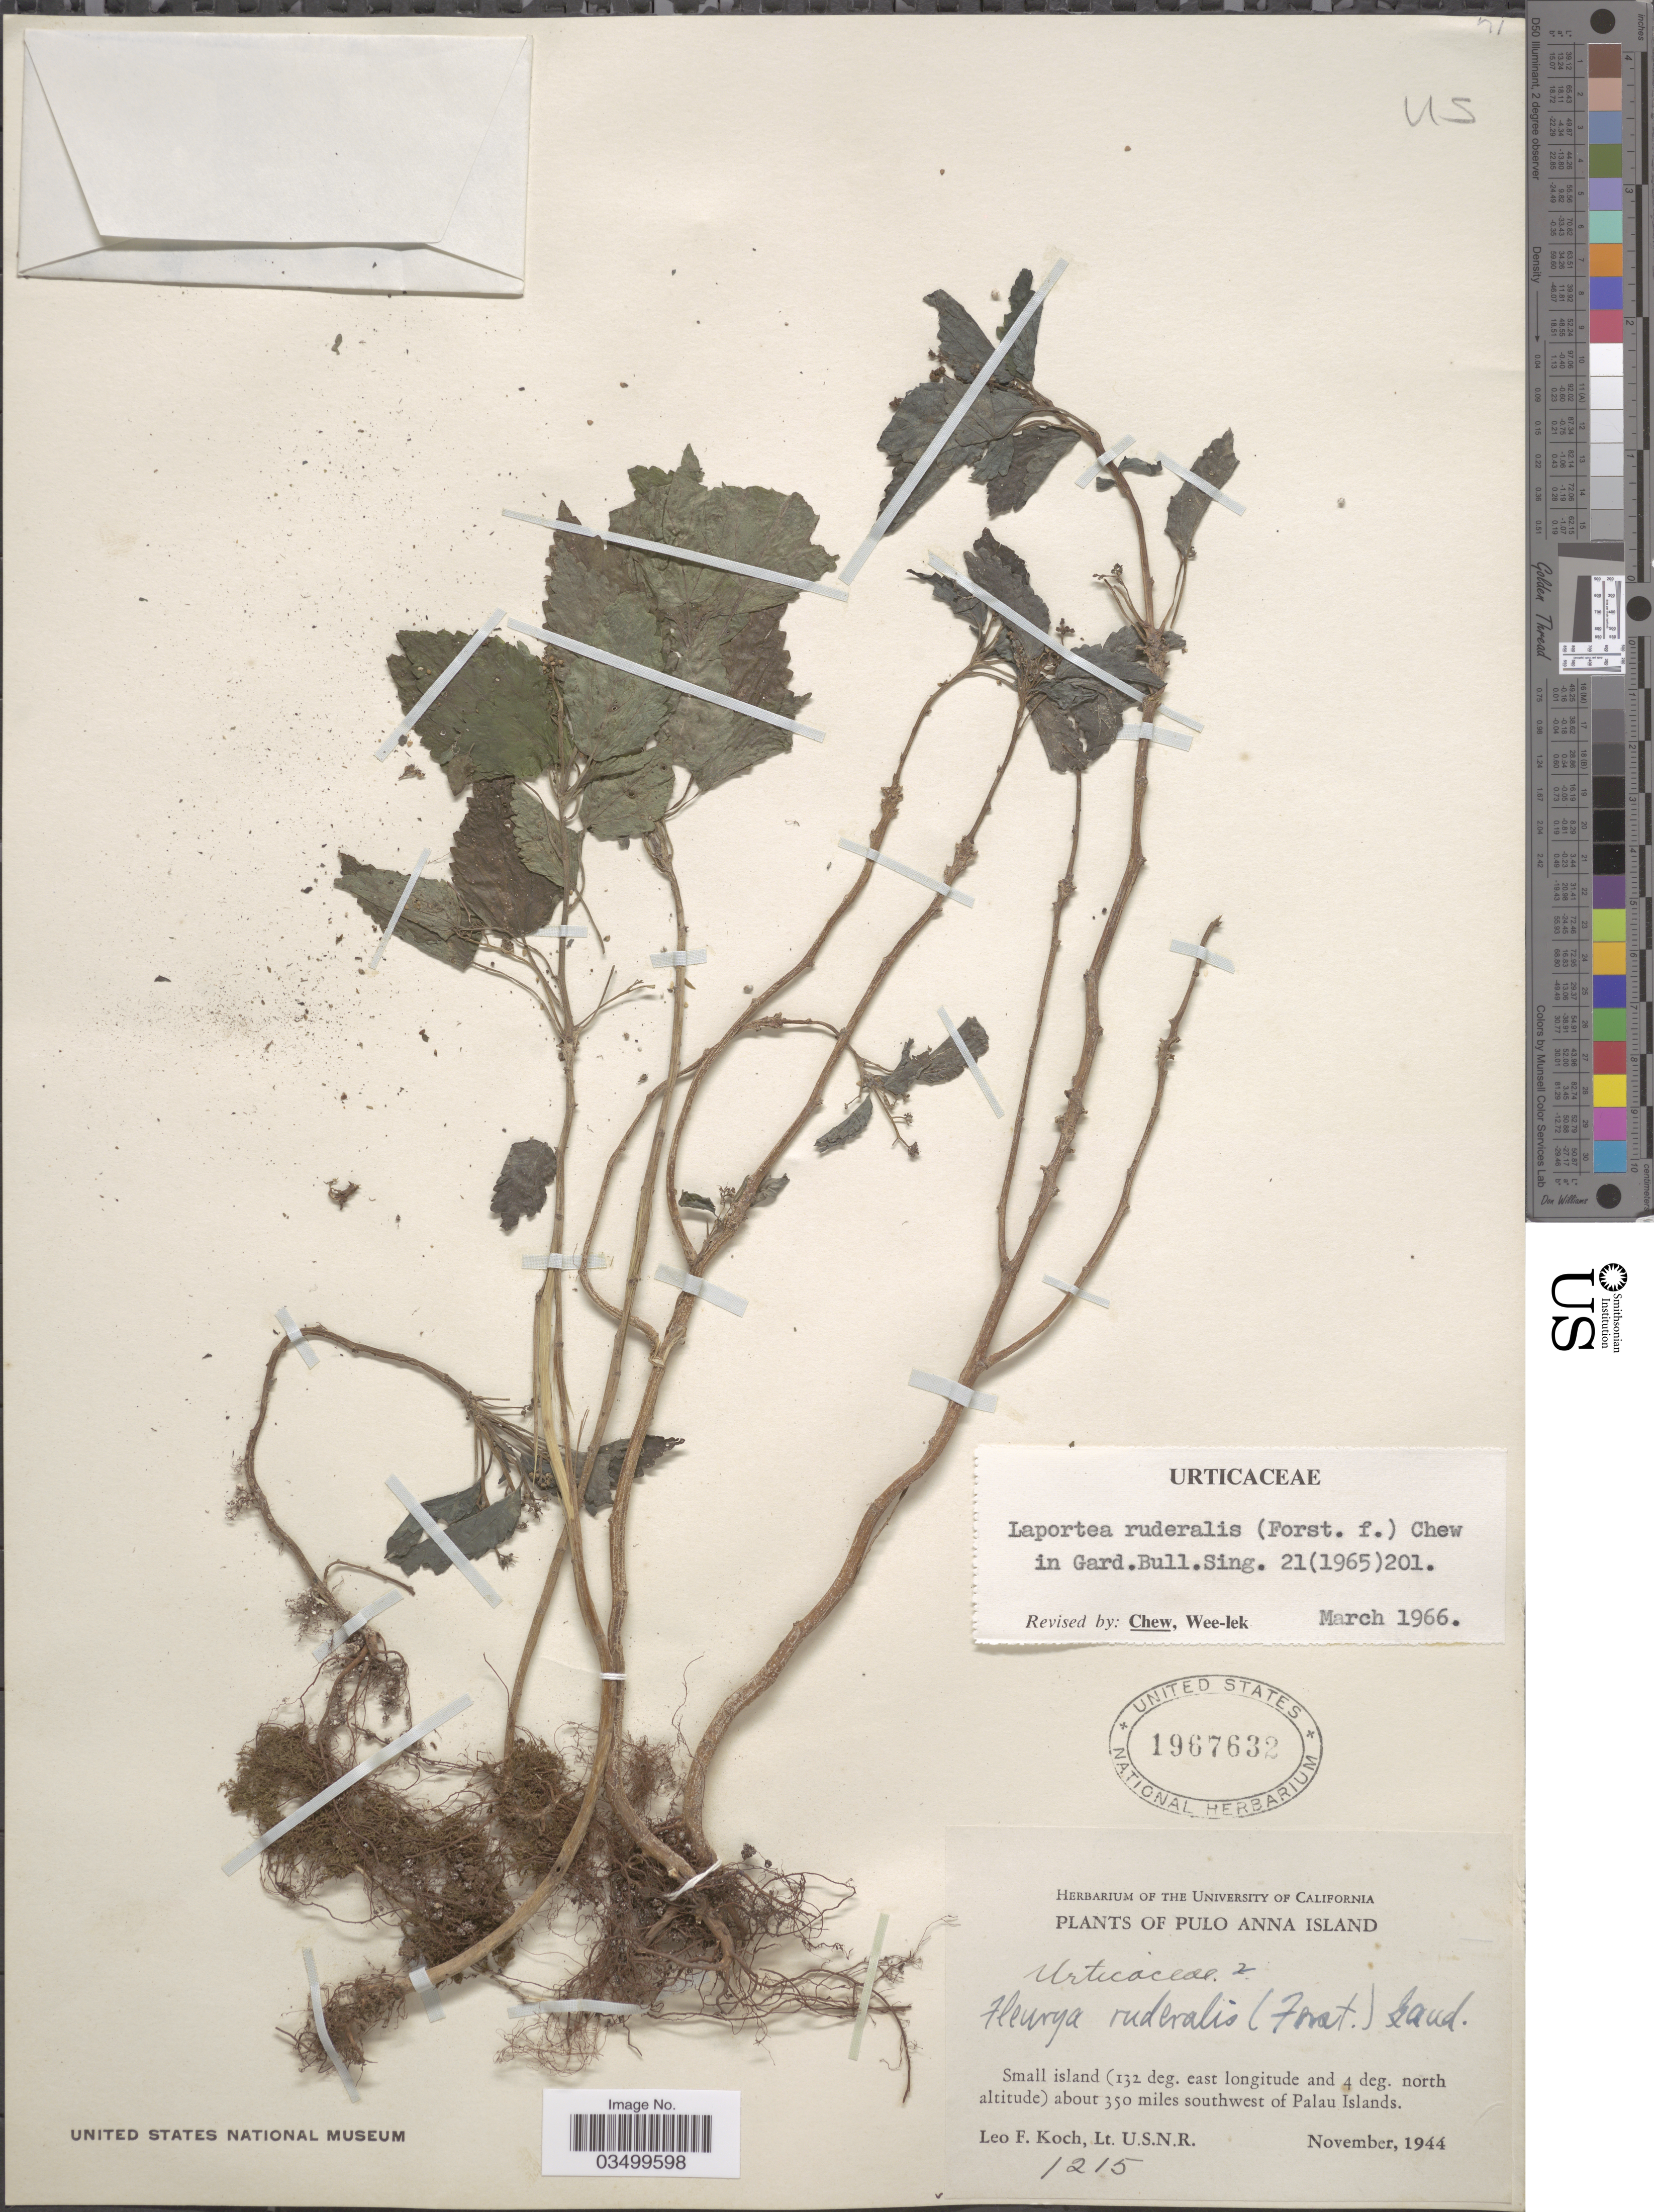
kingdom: Plantae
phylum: Tracheophyta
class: Magnoliopsida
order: Rosales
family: Urticaceae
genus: Laportea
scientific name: Laportea ruderalis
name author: (G. Forst.) Chew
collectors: L. F. Koch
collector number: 1215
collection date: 1944-11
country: Palau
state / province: Belau Outliers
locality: Pulo Anna Island. Small island about 350 miles southwest of Palau Islands.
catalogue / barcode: US 1967632